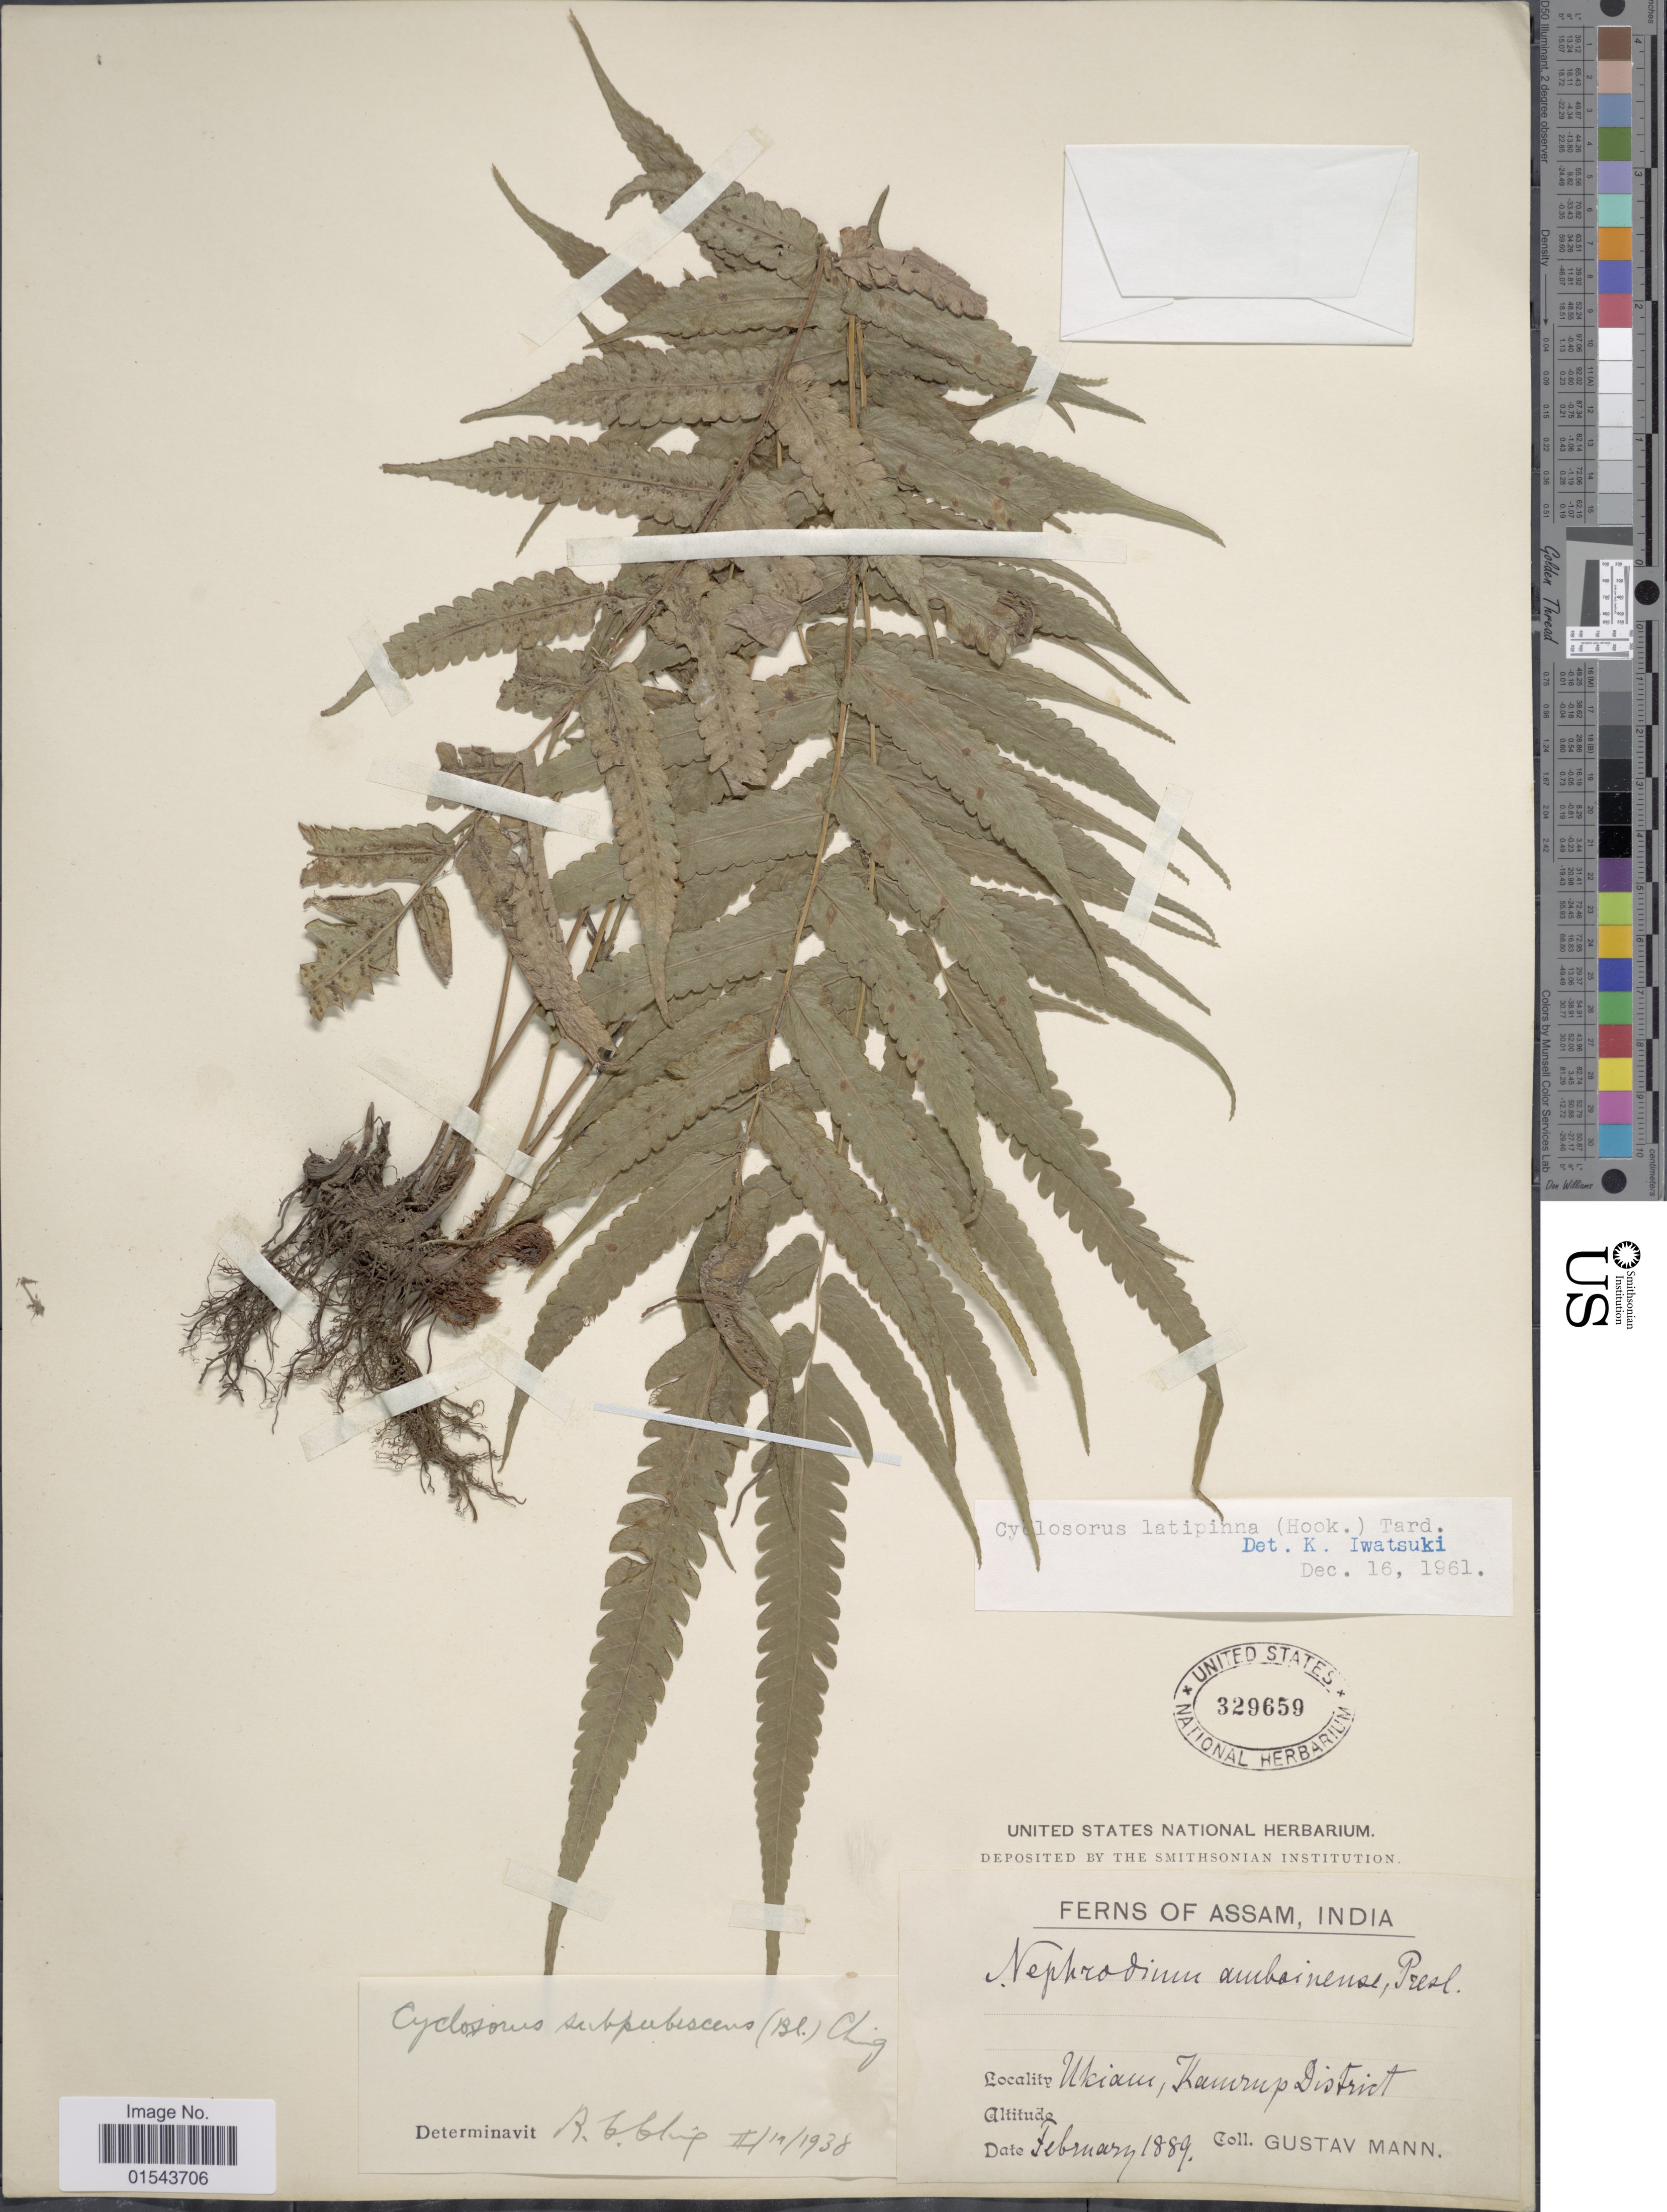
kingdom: Plantae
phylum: Tracheophyta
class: Polypodiopsida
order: Polypodiales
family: Thelypteridaceae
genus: Christella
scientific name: Christella latipinna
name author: (Benth.) H. Lév.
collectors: G. Mann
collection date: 1889-02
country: India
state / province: Assam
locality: Ukiam, Kamrup District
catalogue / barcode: US 329659